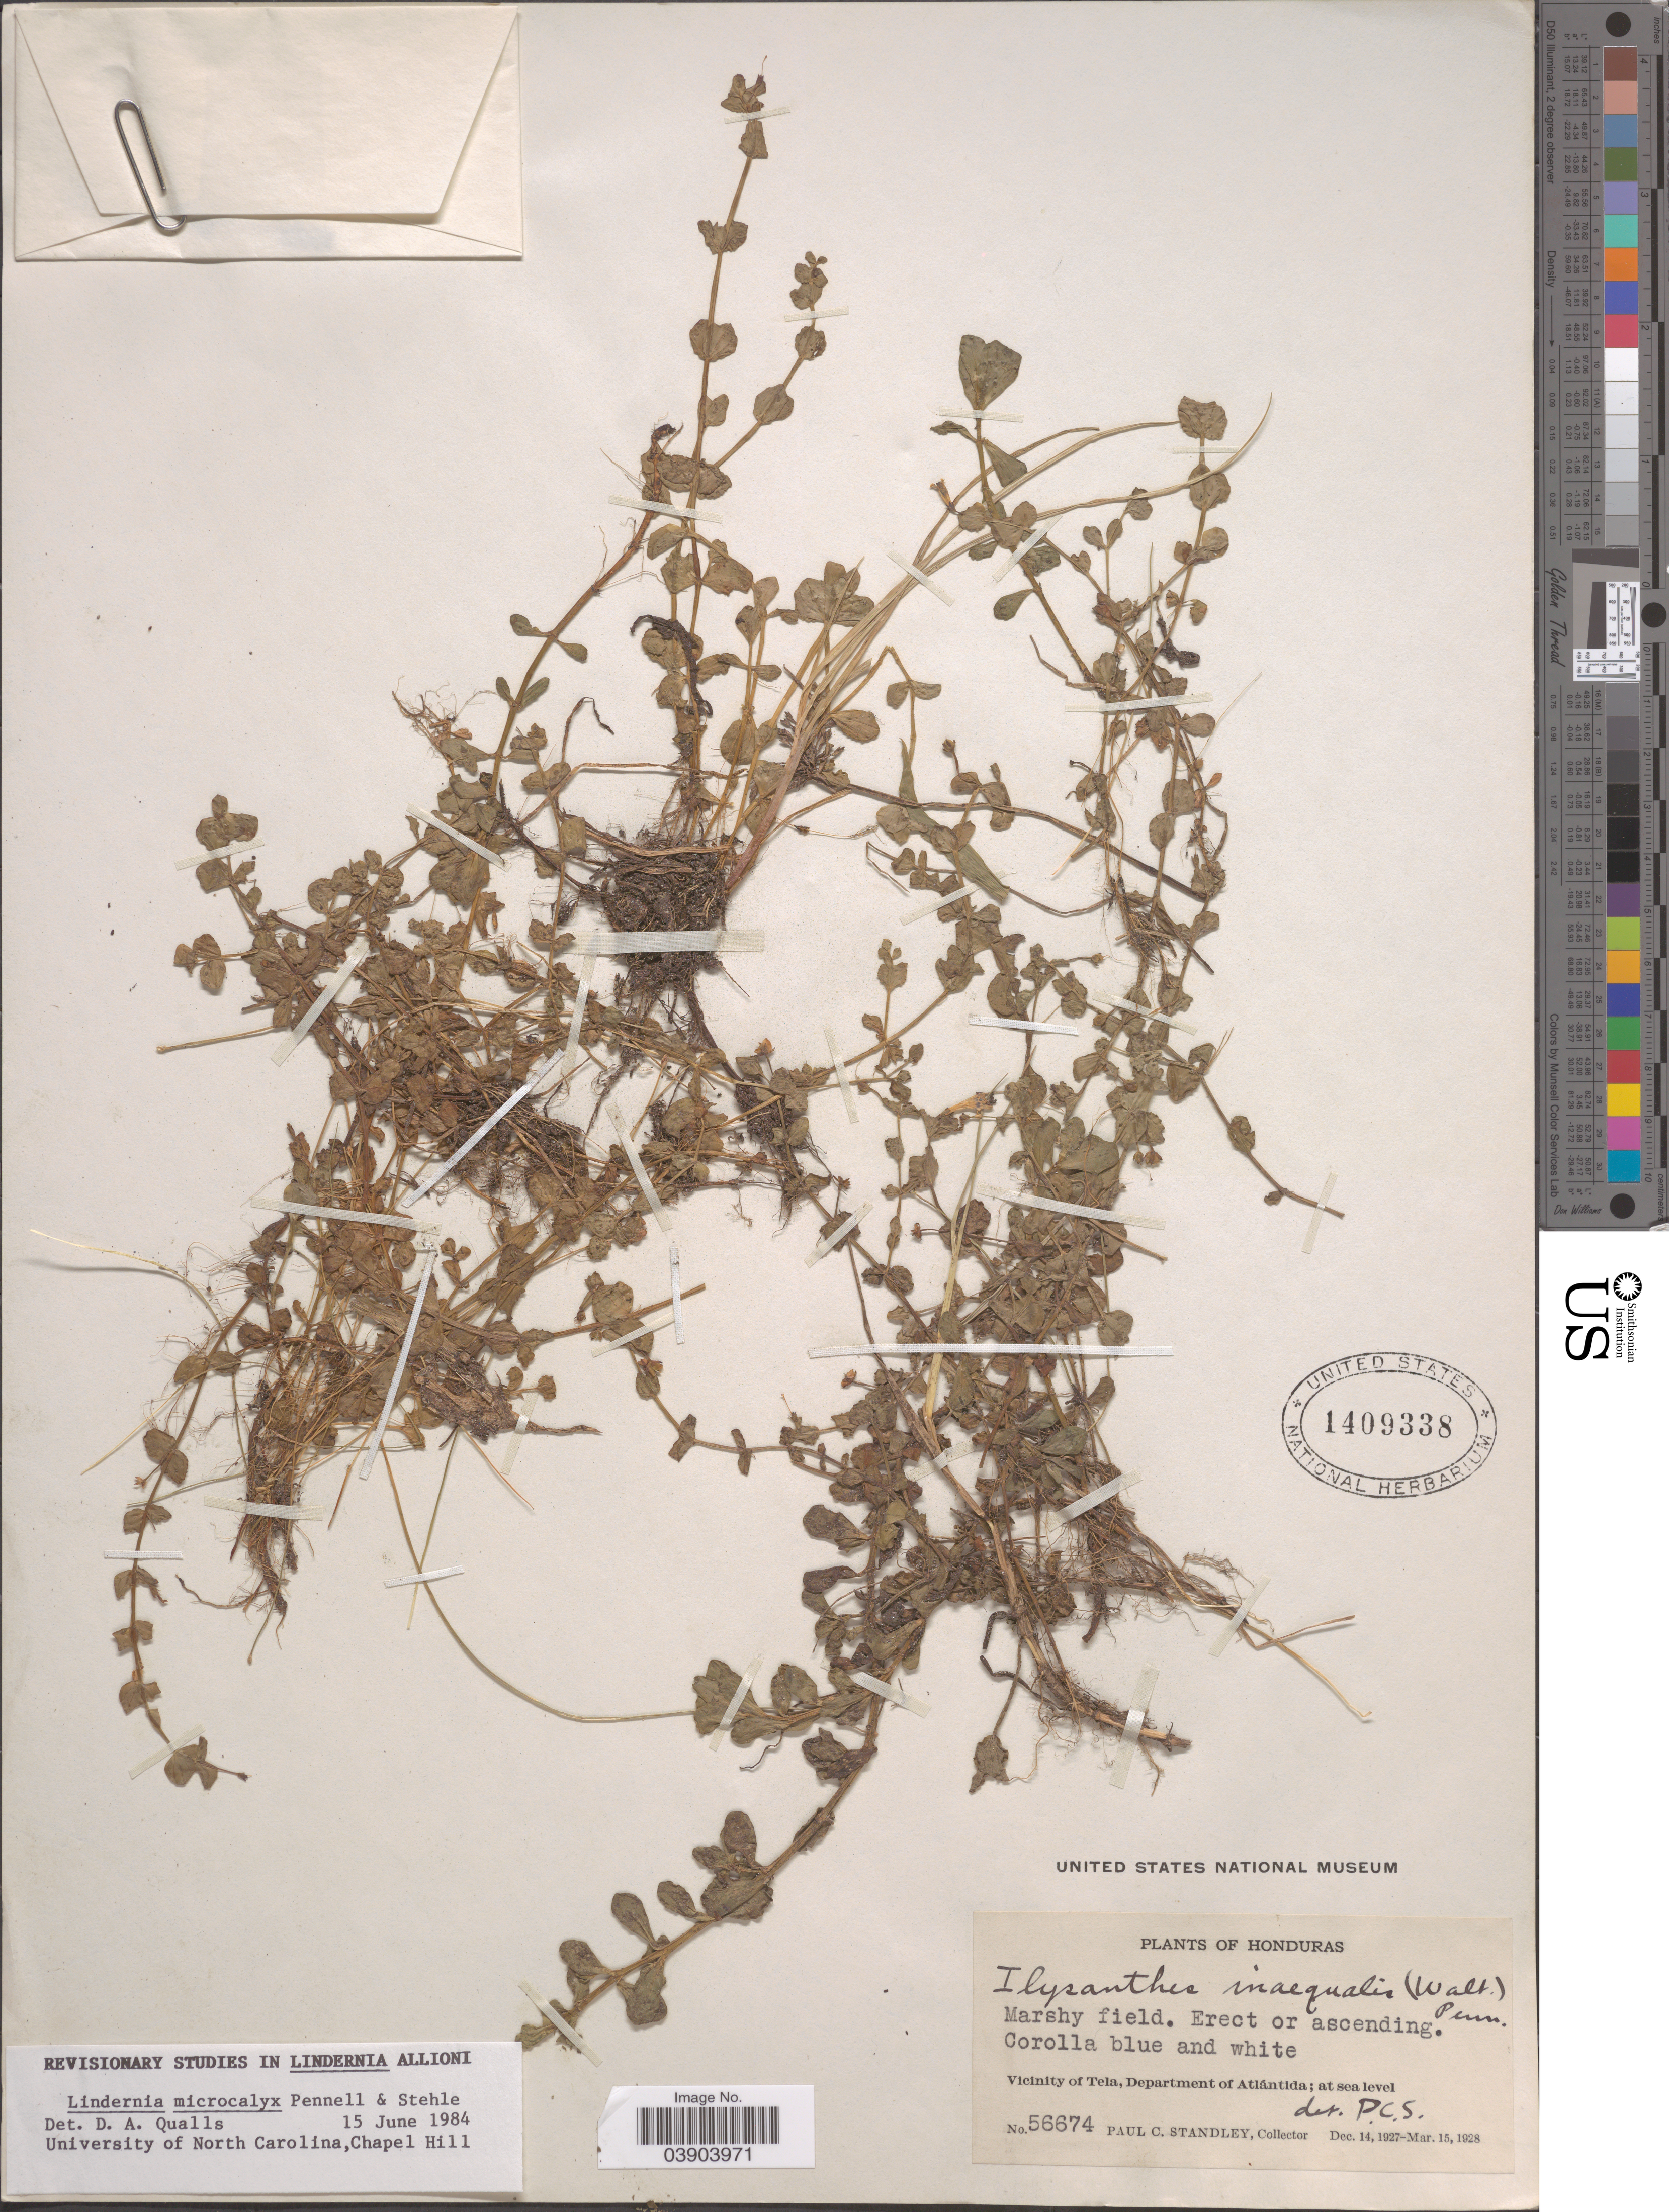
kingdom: Plantae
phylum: Tracheophyta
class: Magnoliopsida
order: Lamiales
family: Linderniaceae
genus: Lindernia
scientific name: Lindernia microcalyx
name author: Pennell & Stehlé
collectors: P. C. Standley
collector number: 56674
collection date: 1927-12-14/1928-03-15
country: Honduras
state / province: Atlantida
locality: Vicinity of Tela, Department of Atlántida.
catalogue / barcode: US 1409338